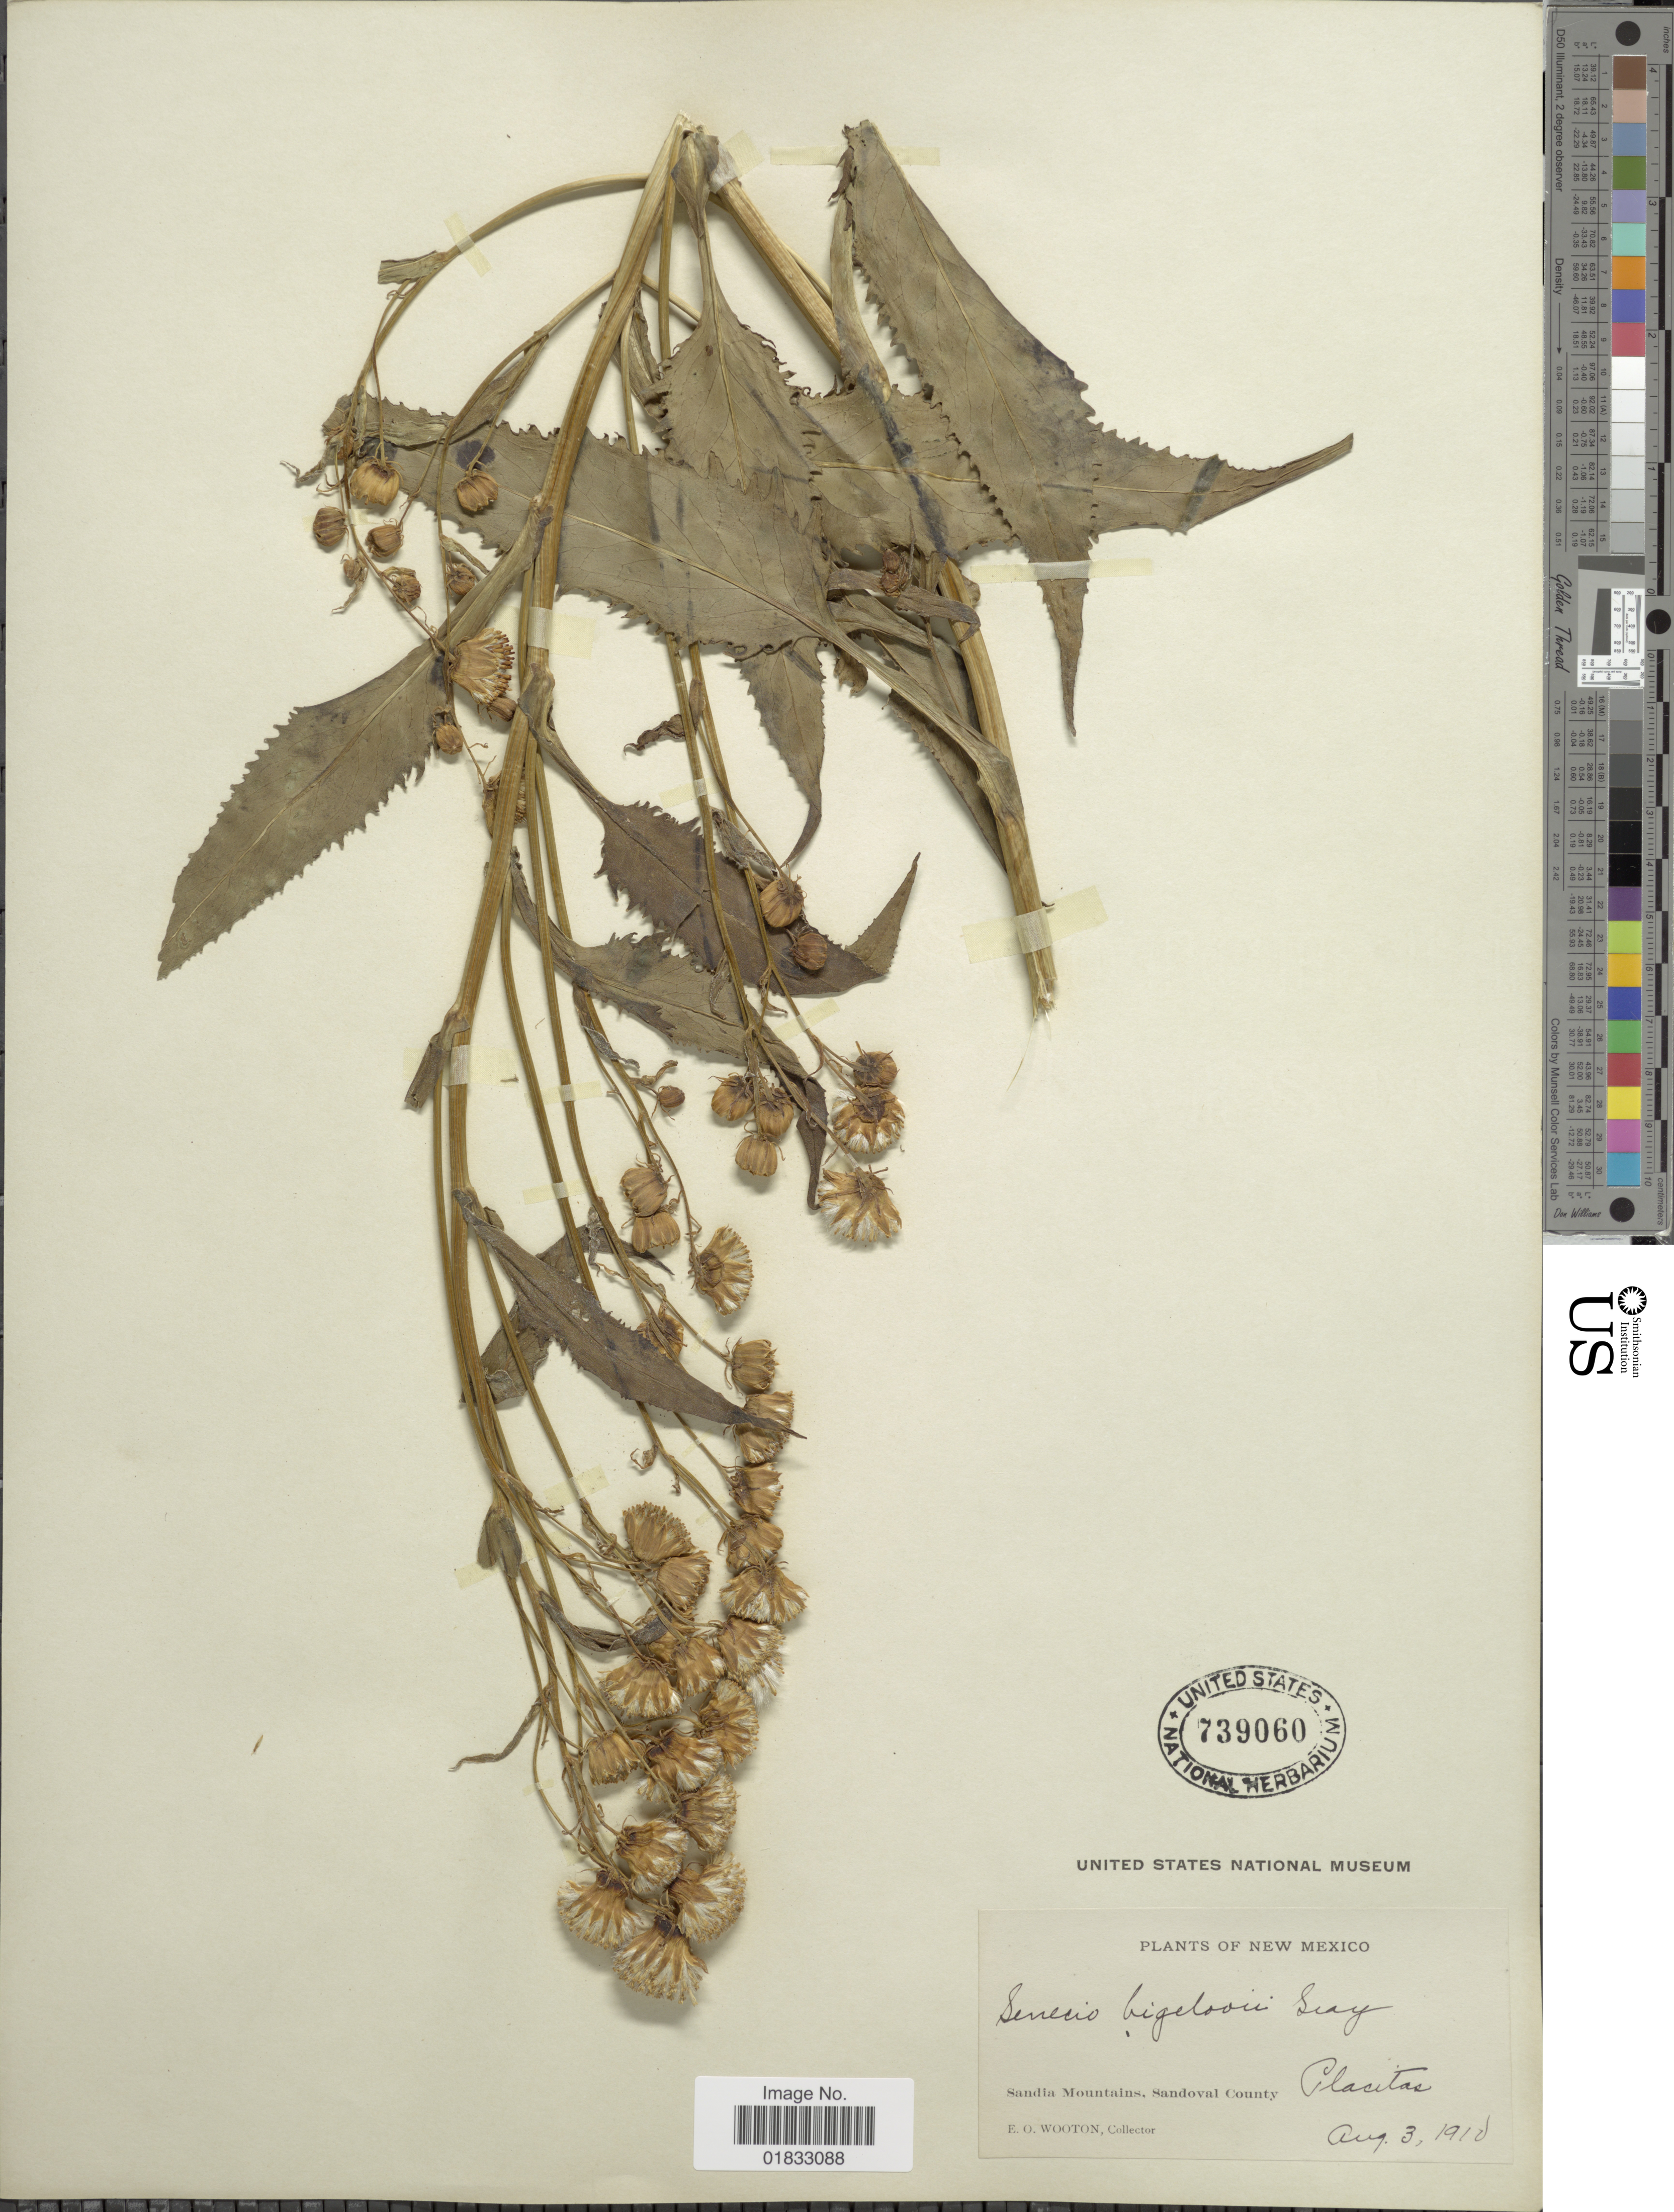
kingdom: Plantae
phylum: Tracheophyta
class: Magnoliopsida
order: Asterales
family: Asteraceae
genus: Senecio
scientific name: Senecio bigelovii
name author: A. Gray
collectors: E. O. Wooton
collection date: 1910-08-03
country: United States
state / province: New Mexico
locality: Sandia Mountains, Sandoval County, Placitas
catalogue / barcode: US 739060